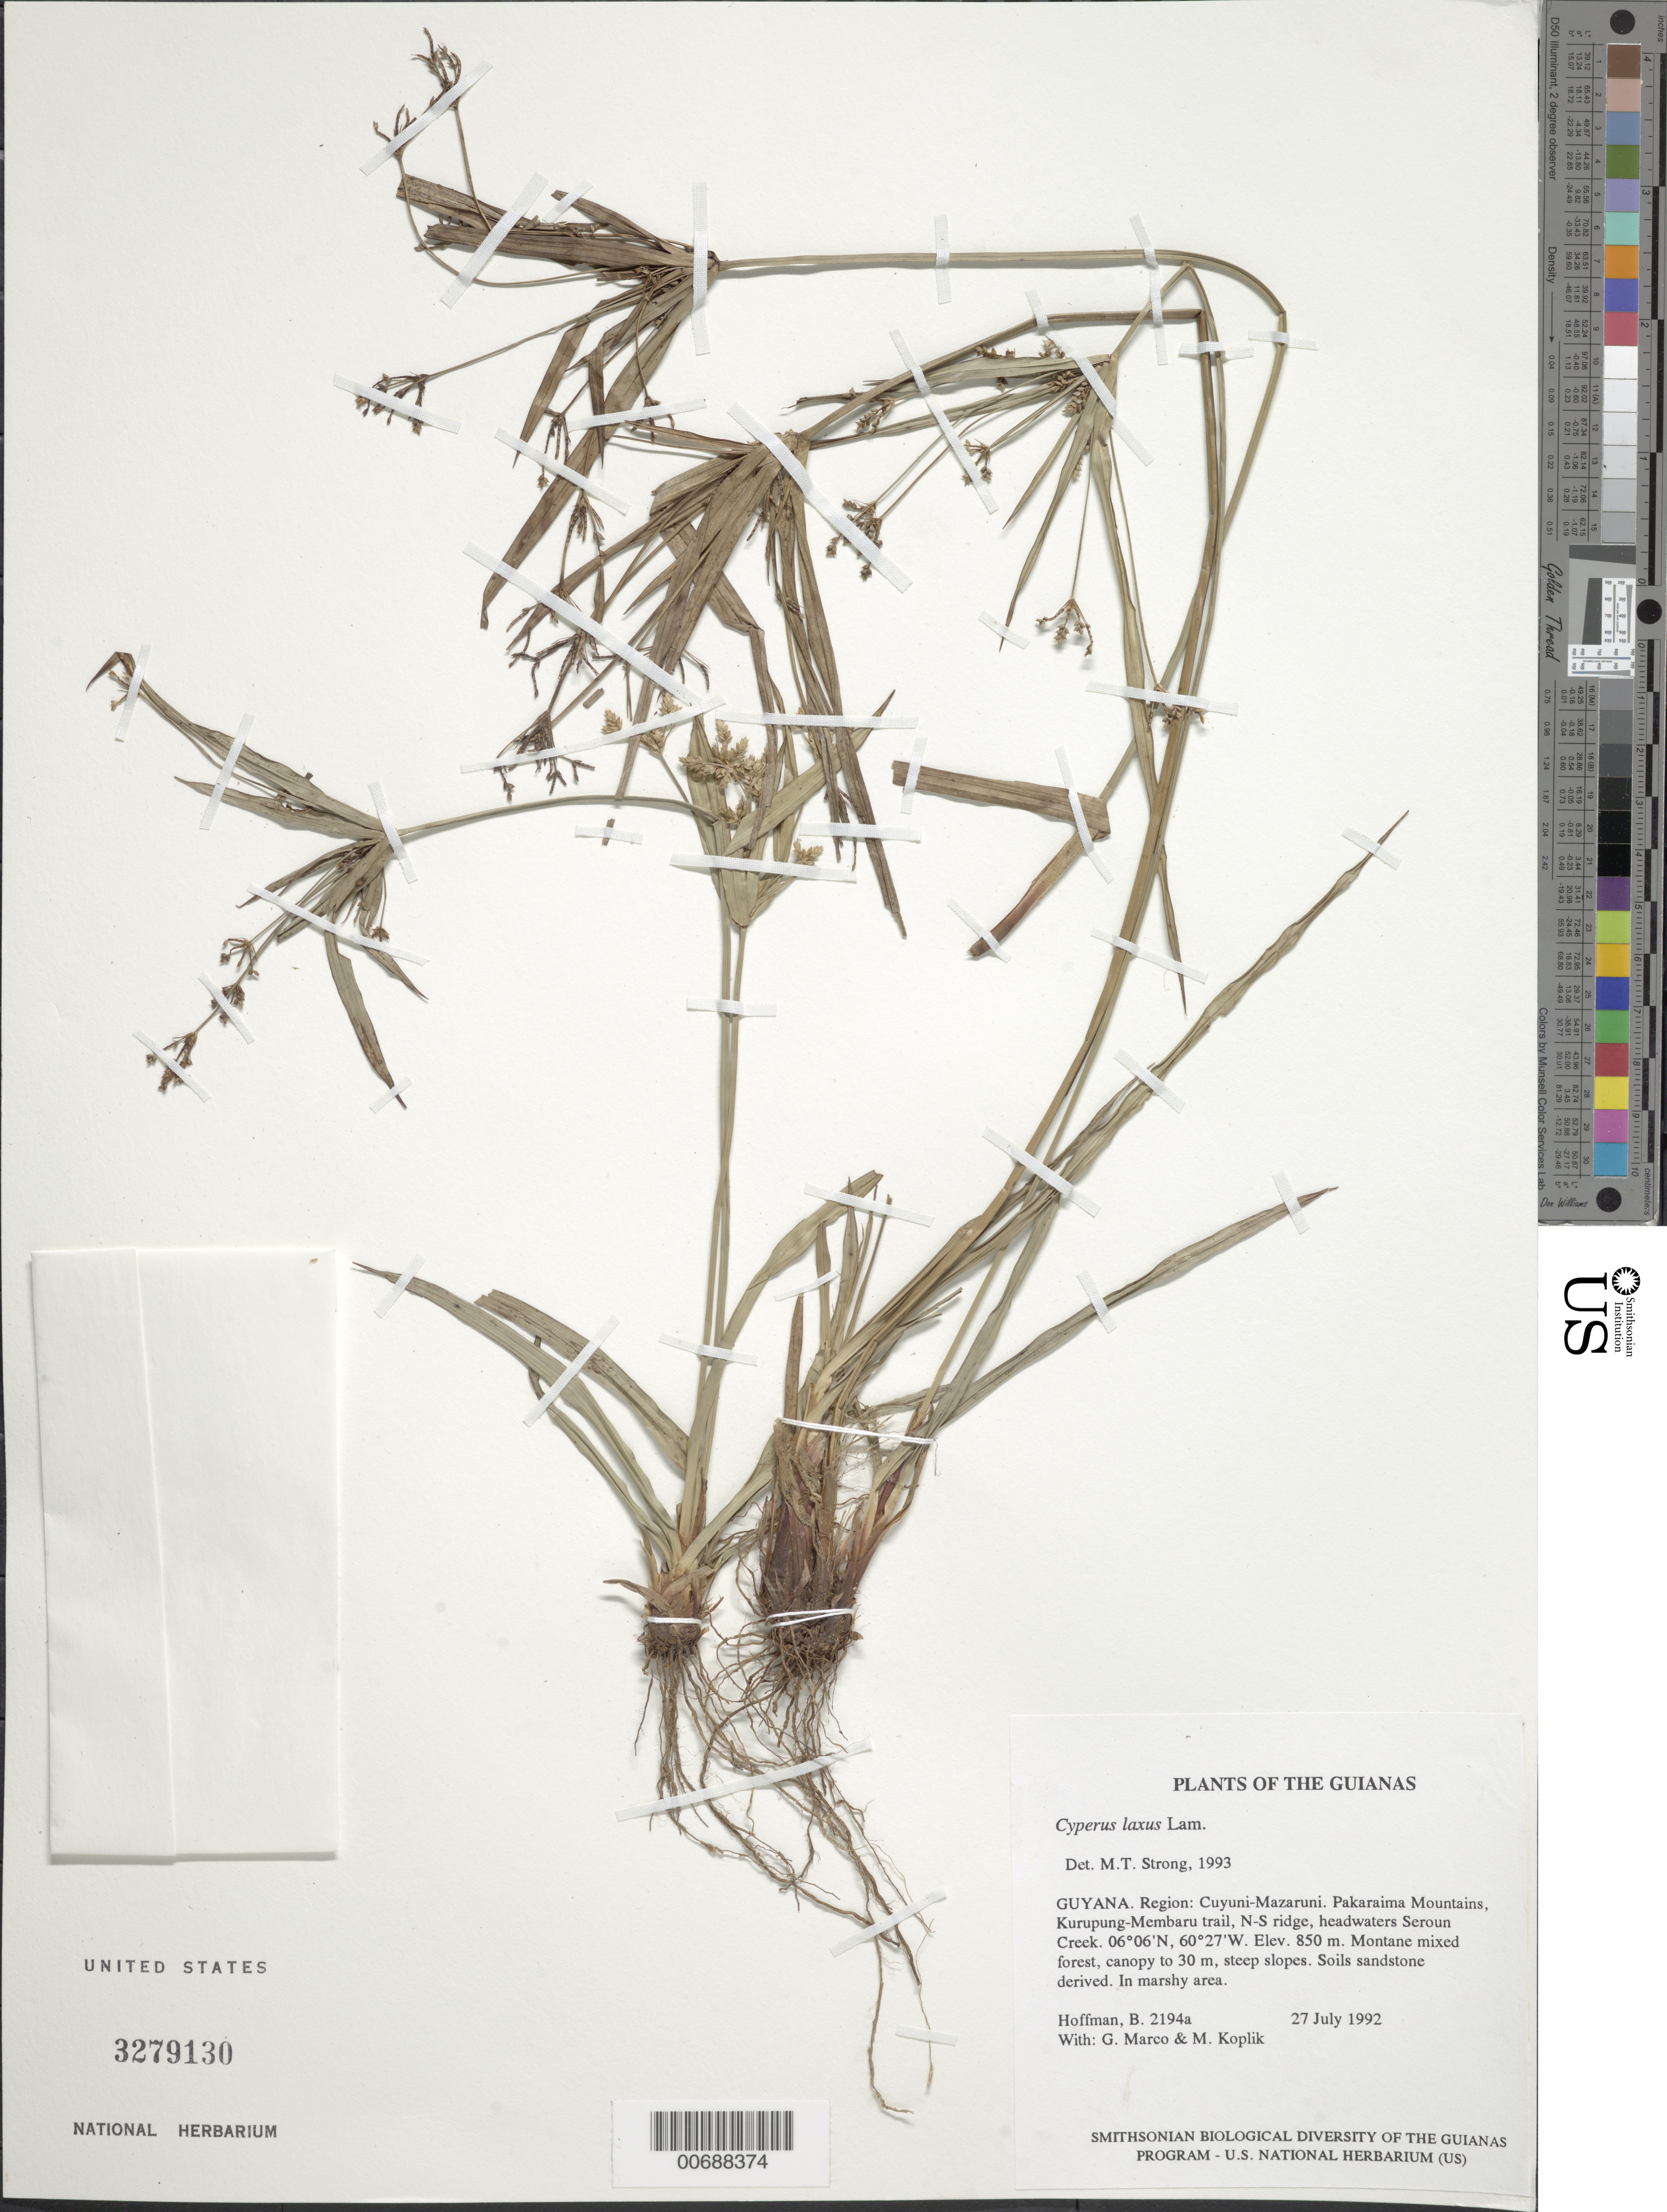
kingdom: Plantae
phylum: Tracheophyta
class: Liliopsida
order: Poales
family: Cyperaceae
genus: Cyperus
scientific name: Cyperus laxus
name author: Lam.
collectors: B. Hoffman, G. Marco & M. Koplik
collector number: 2194 a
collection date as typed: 27 July 1992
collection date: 1992-07-27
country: Guyana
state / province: Cuyuni-Mazaruni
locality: Pakaraima Mountains, Kurupung-Membaru trail, N-S ridge, divide between the two watersheds, headwaters Seroun Creek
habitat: Montane mixed forest, canopy to 30 m, steep slopes. Soils sandstone derived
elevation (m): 850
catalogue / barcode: US 3279130